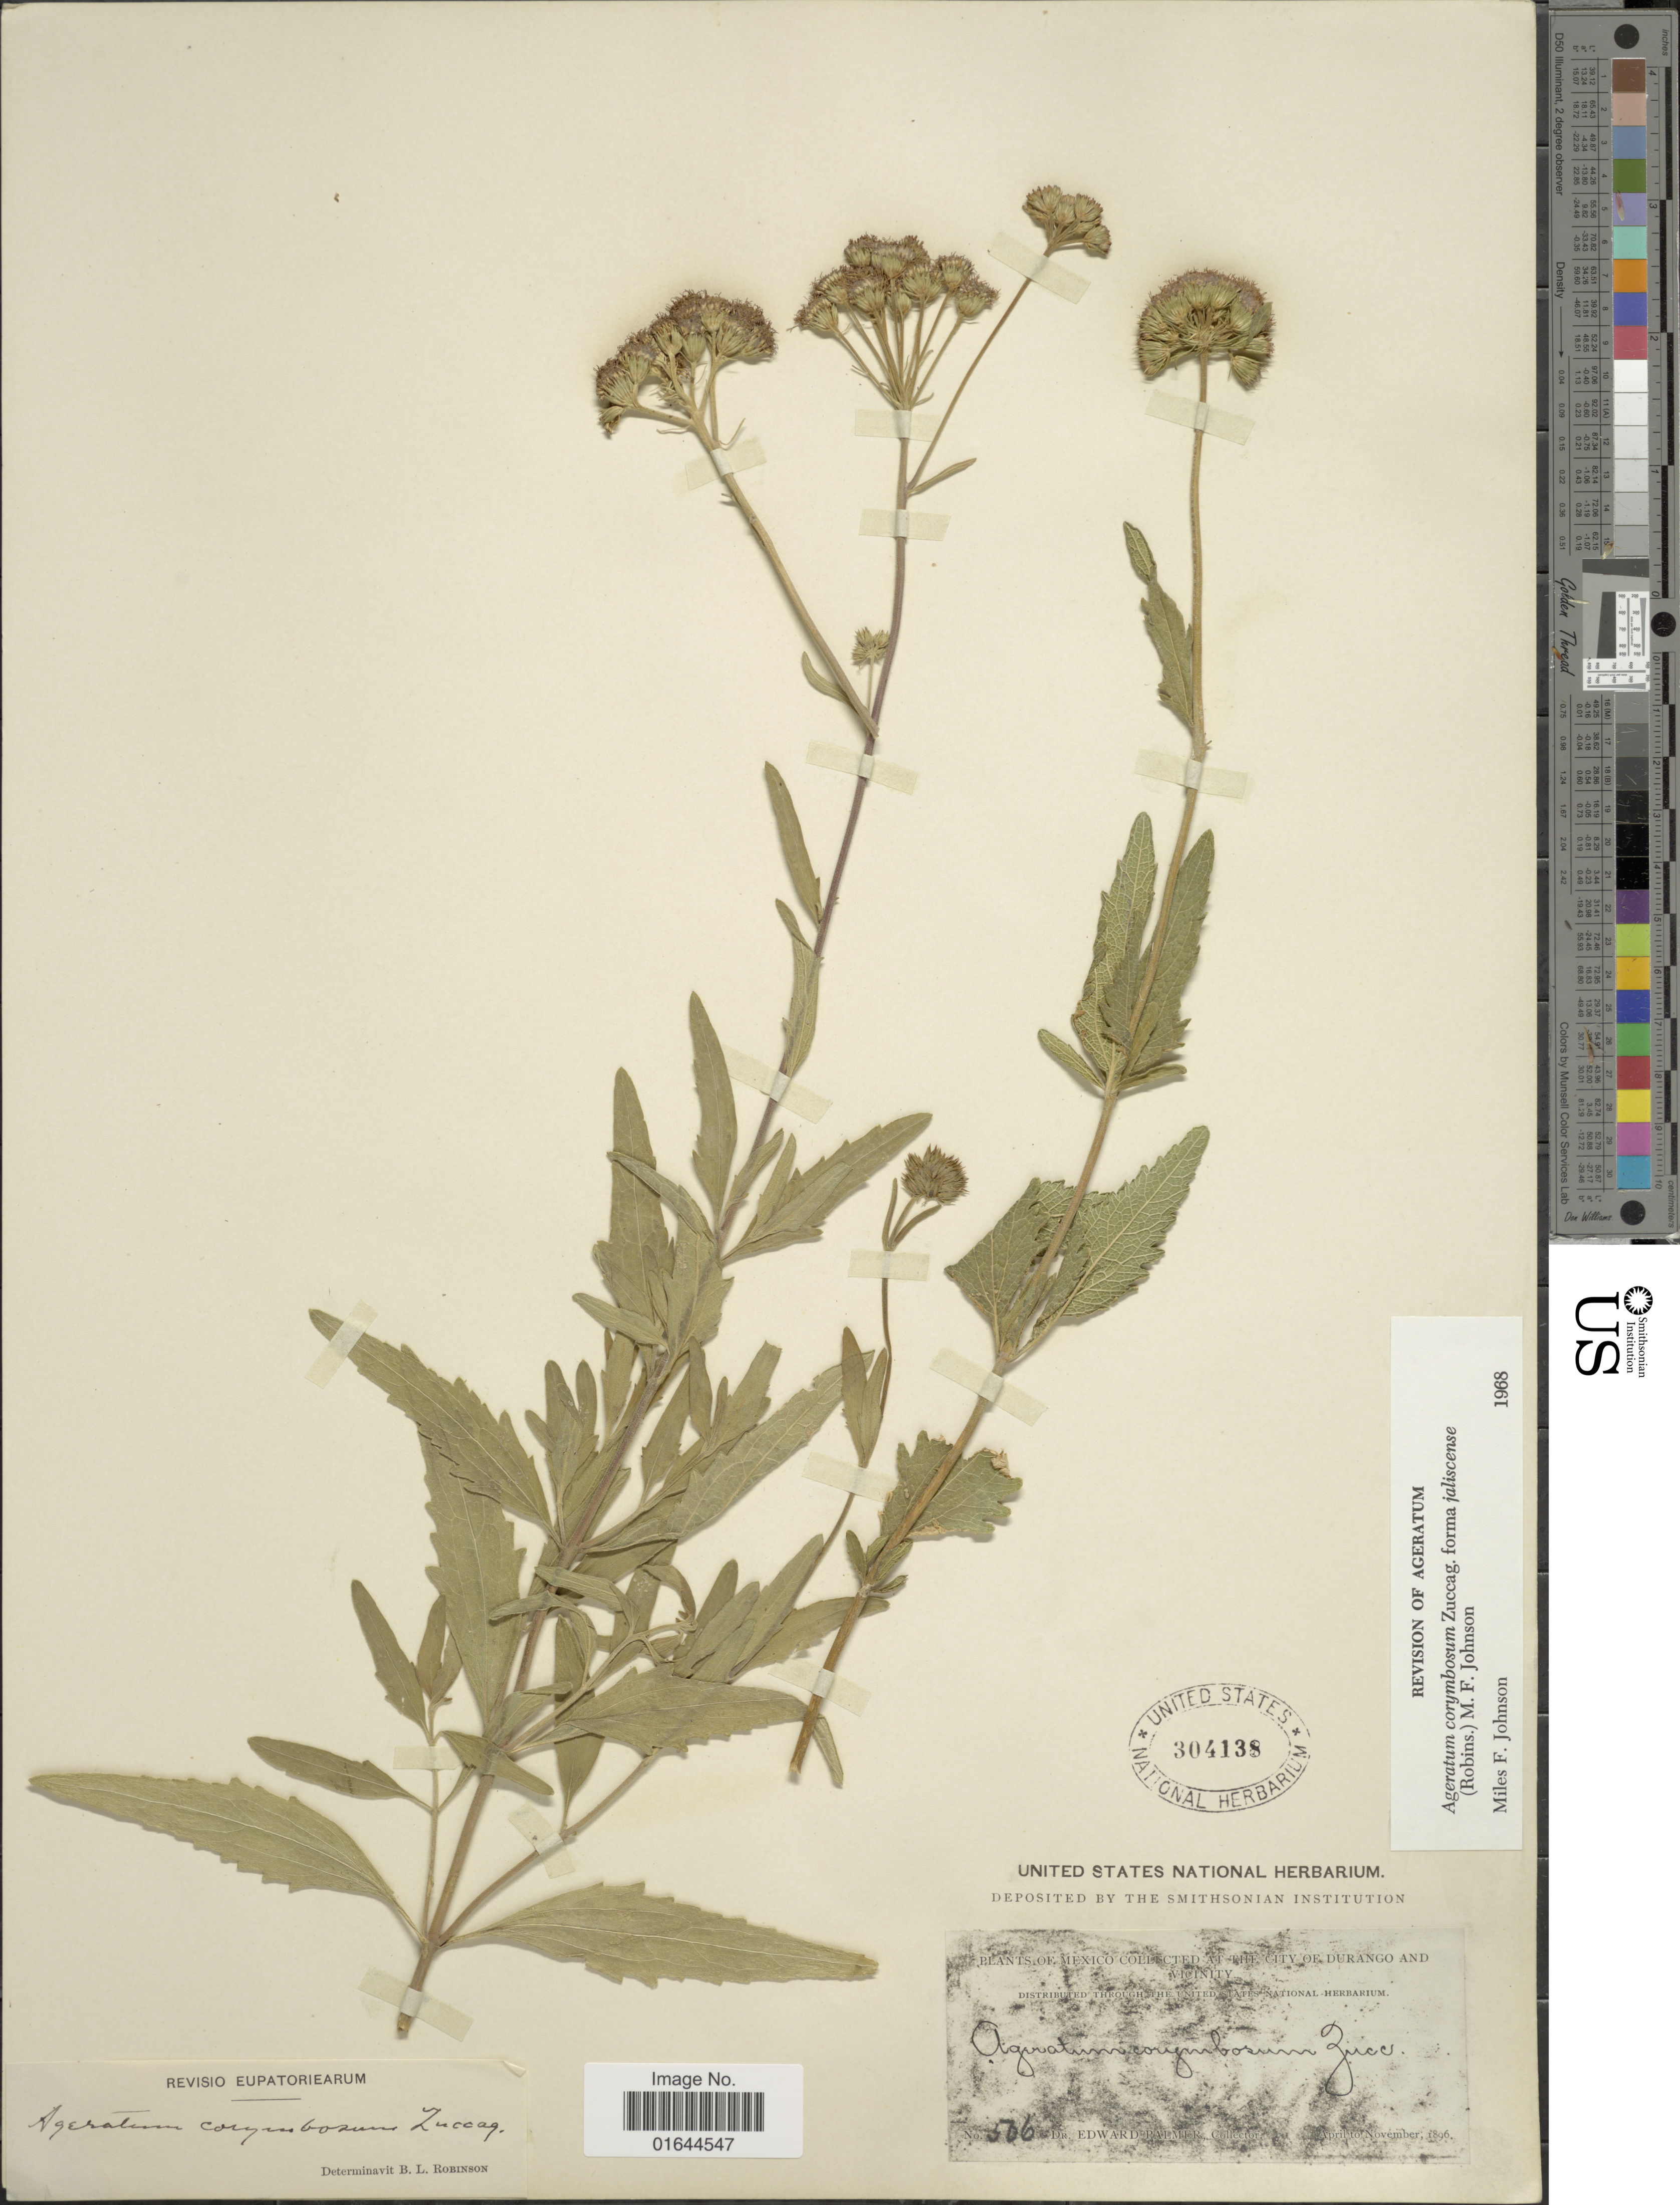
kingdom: Plantae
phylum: Tracheophyta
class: Magnoliopsida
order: Asterales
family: Asteraceae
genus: Ageratum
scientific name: Ageratum corymbosum f. jaliscense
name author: (B.L. Rob.) M.F. Johnson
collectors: E. Palmer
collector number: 506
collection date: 1896-04/1896-11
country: Mexico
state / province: Durango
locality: City of Durango and Vicinity.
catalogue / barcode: US 304138